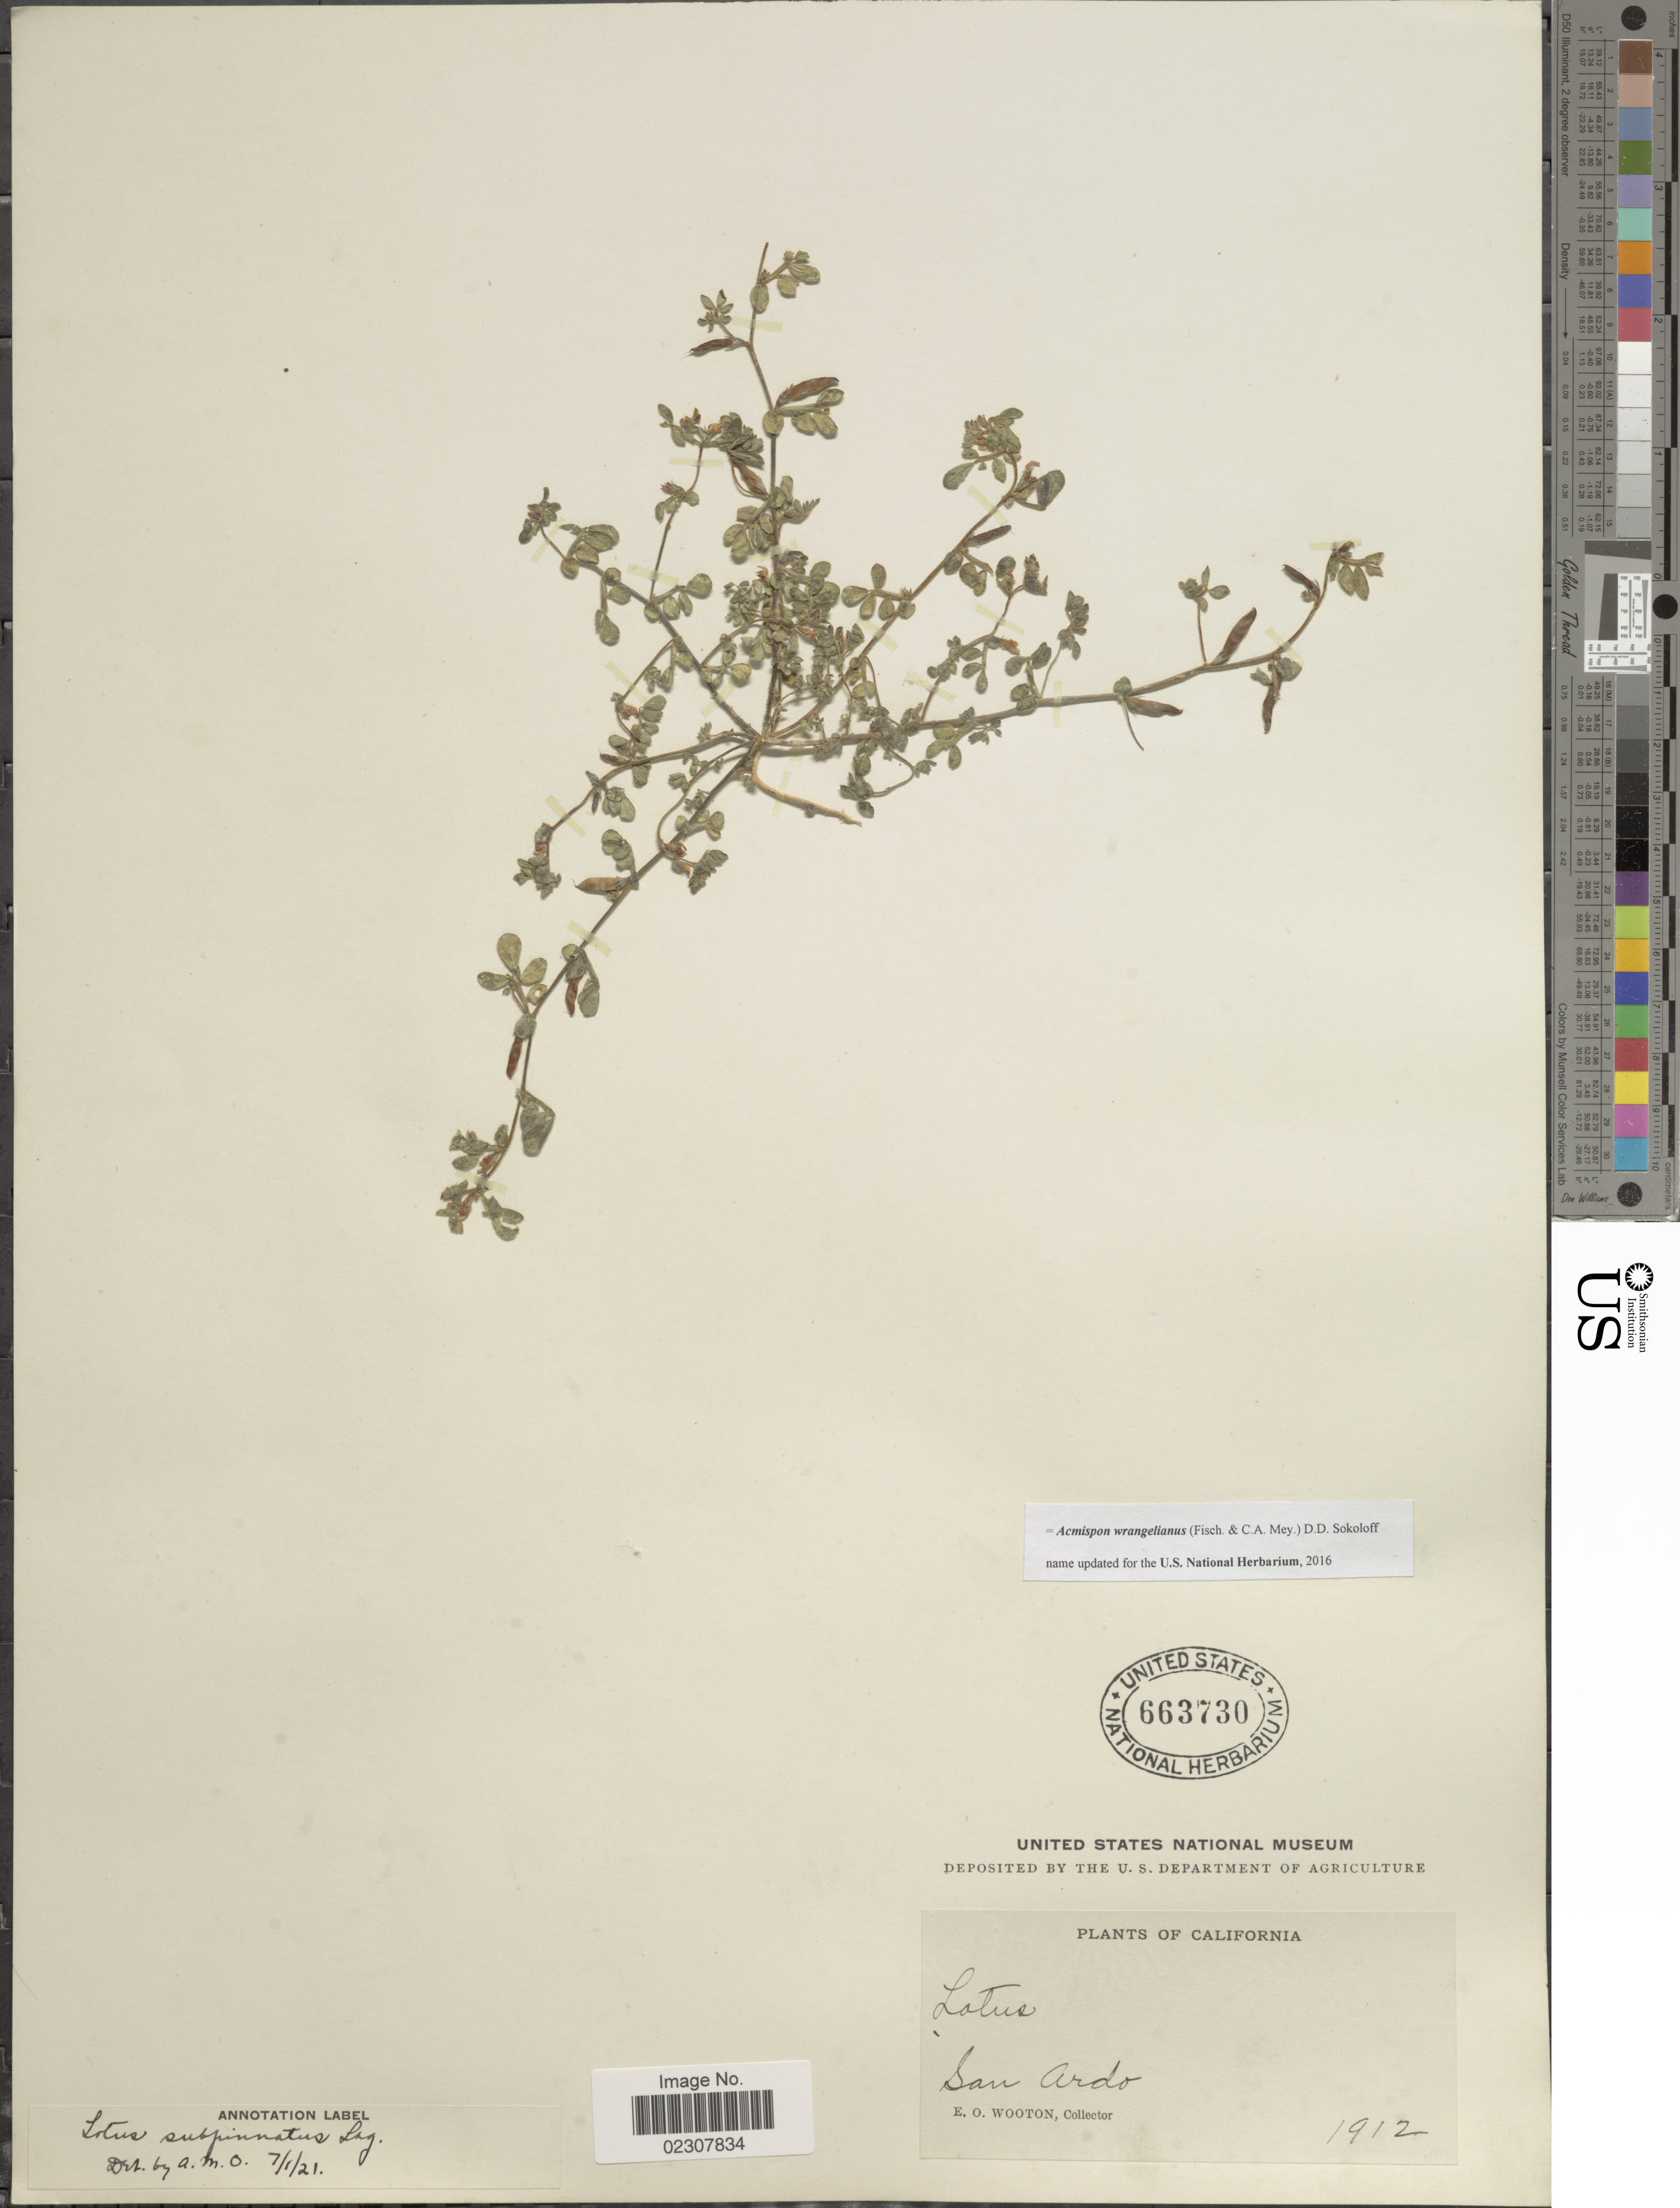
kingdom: Plantae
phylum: Tracheophyta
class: Magnoliopsida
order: Fabales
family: Fabaceae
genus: Acmispon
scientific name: Acmispon wrangelianus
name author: (Fisch. & C.A. Mey.) D.D. Sokoloff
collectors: E. O. Wooton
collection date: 1912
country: United States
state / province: California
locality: San Ardo.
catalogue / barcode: US 663730